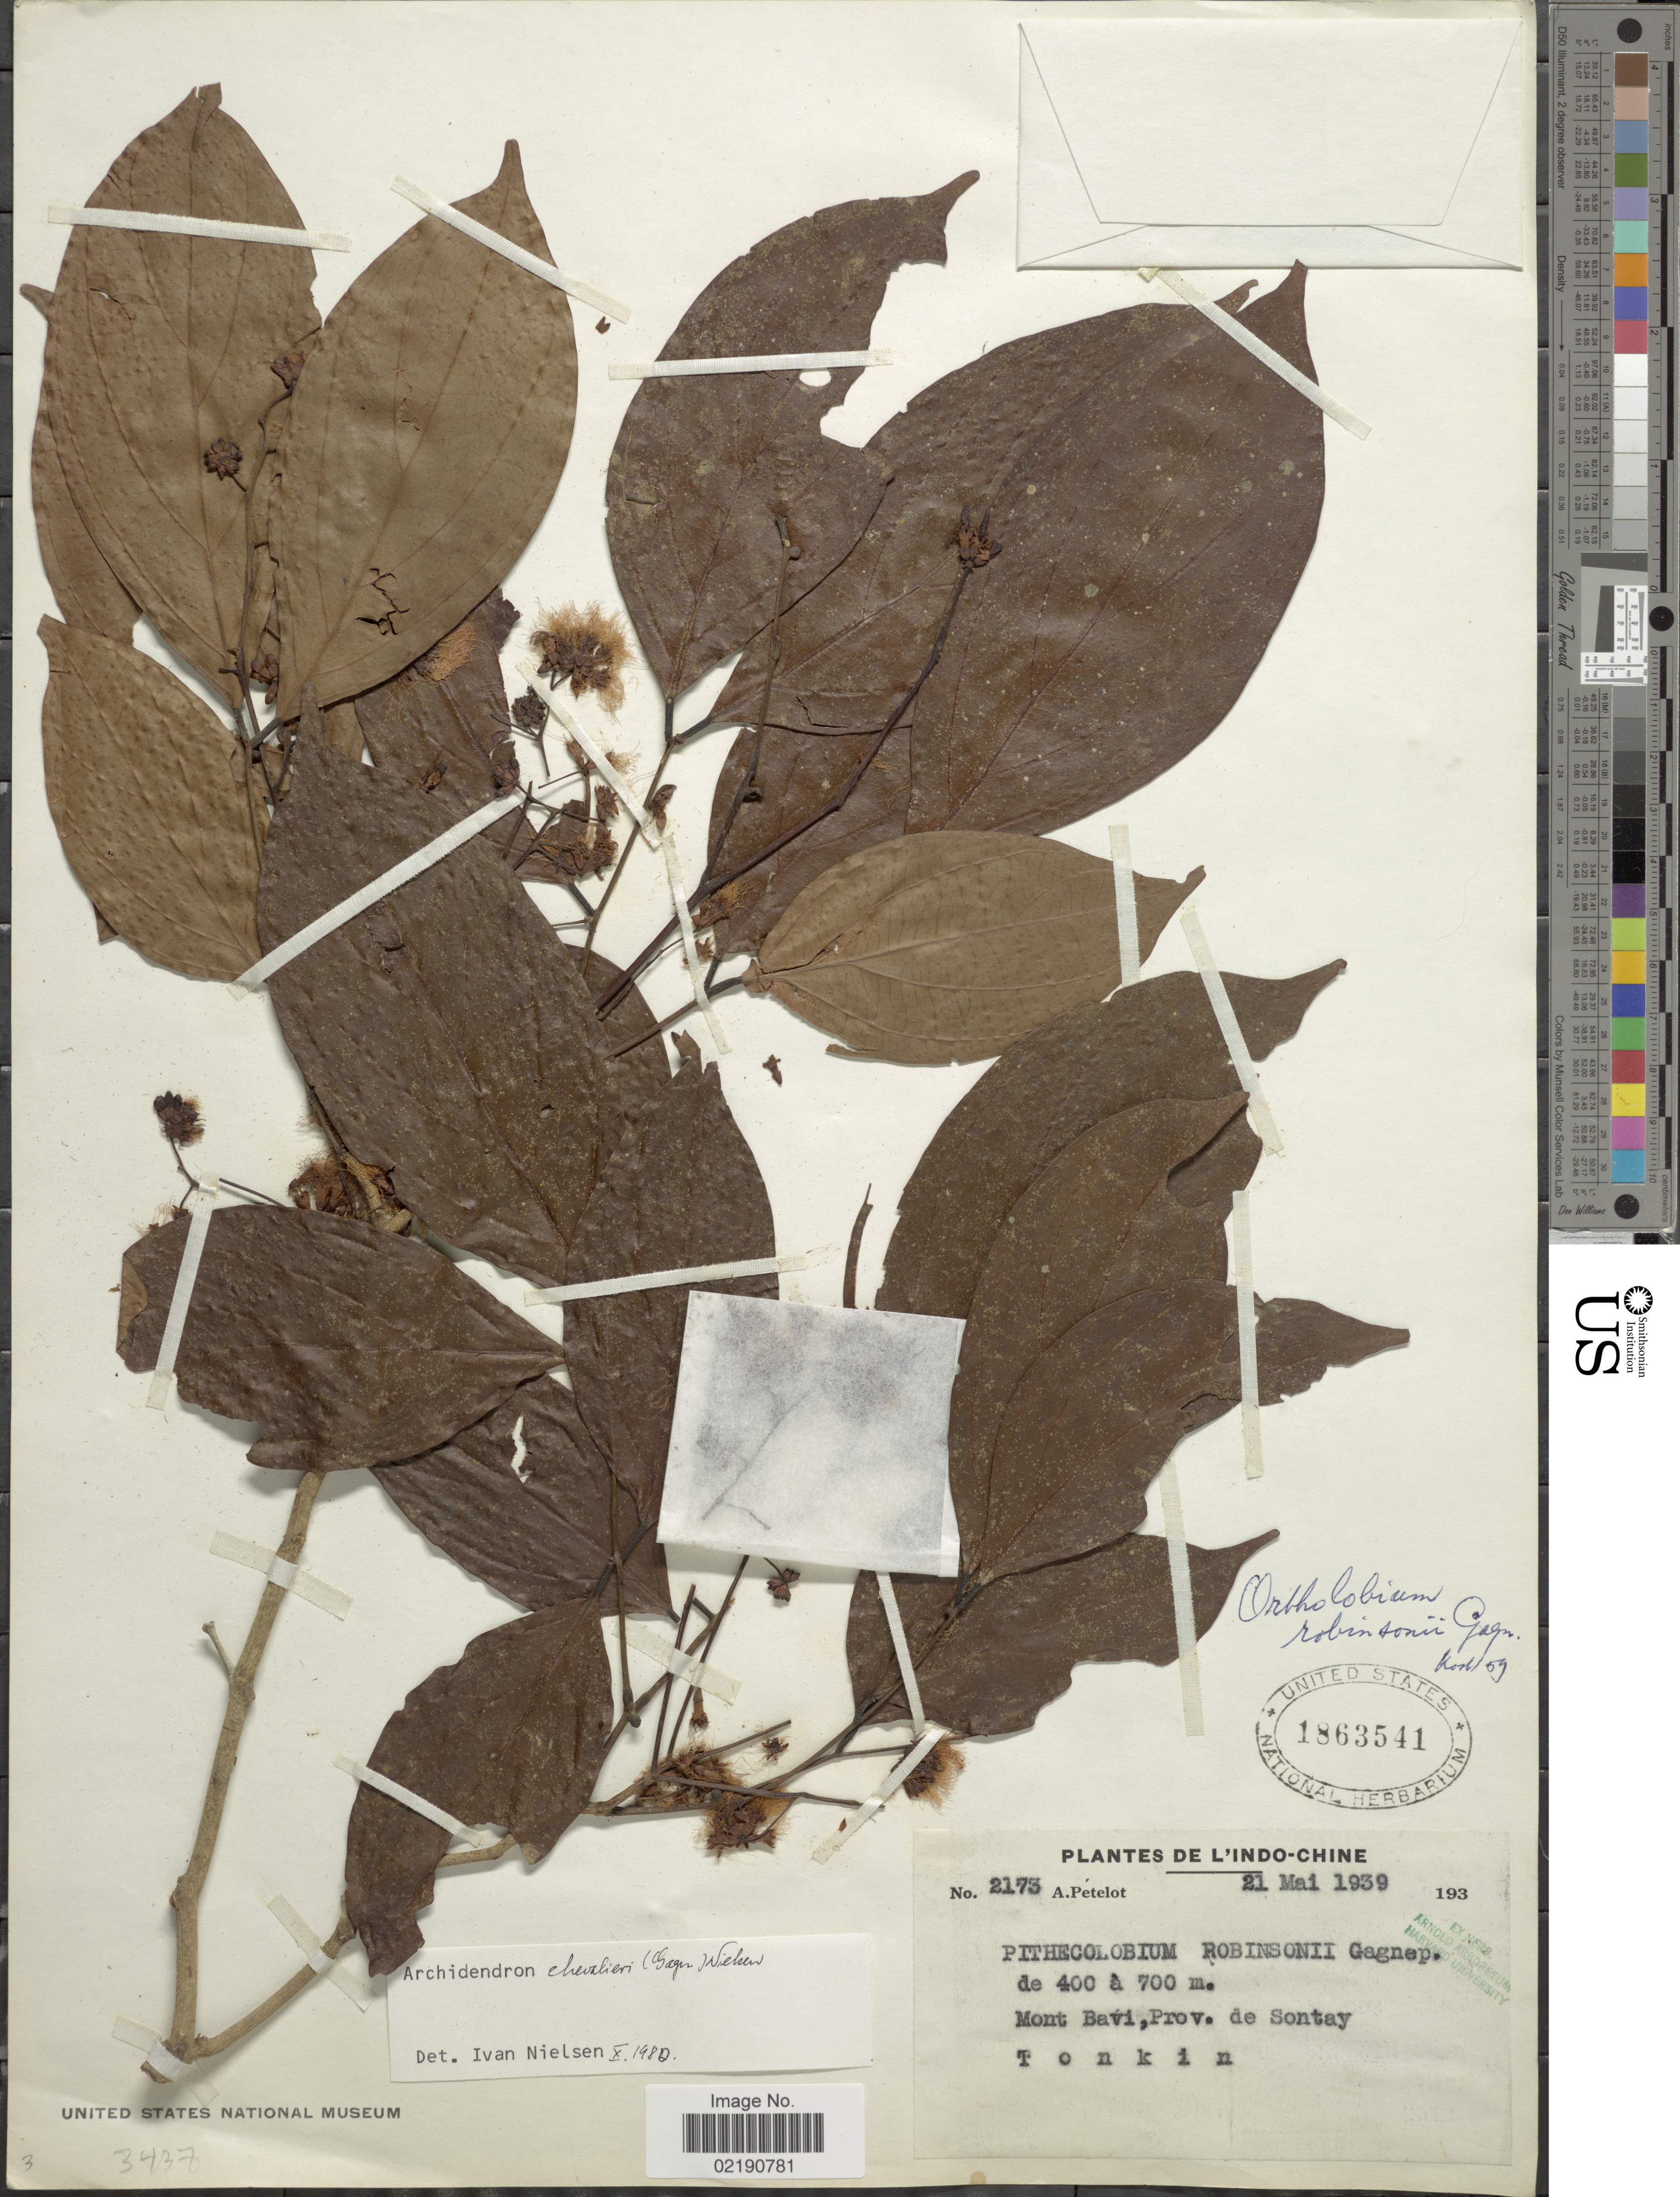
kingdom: Plantae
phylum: Tracheophyta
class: Magnoliopsida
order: Fabales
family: Fabaceae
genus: Archidendron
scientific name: Archidendron chevalieri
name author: (Kosterm.) I.C. Nielsen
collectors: A. Petelot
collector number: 2173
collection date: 1939-05-21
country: Vietnam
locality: Indo-Chine, Mont Bavi, Prov. de Sontay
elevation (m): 400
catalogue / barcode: US 1863541